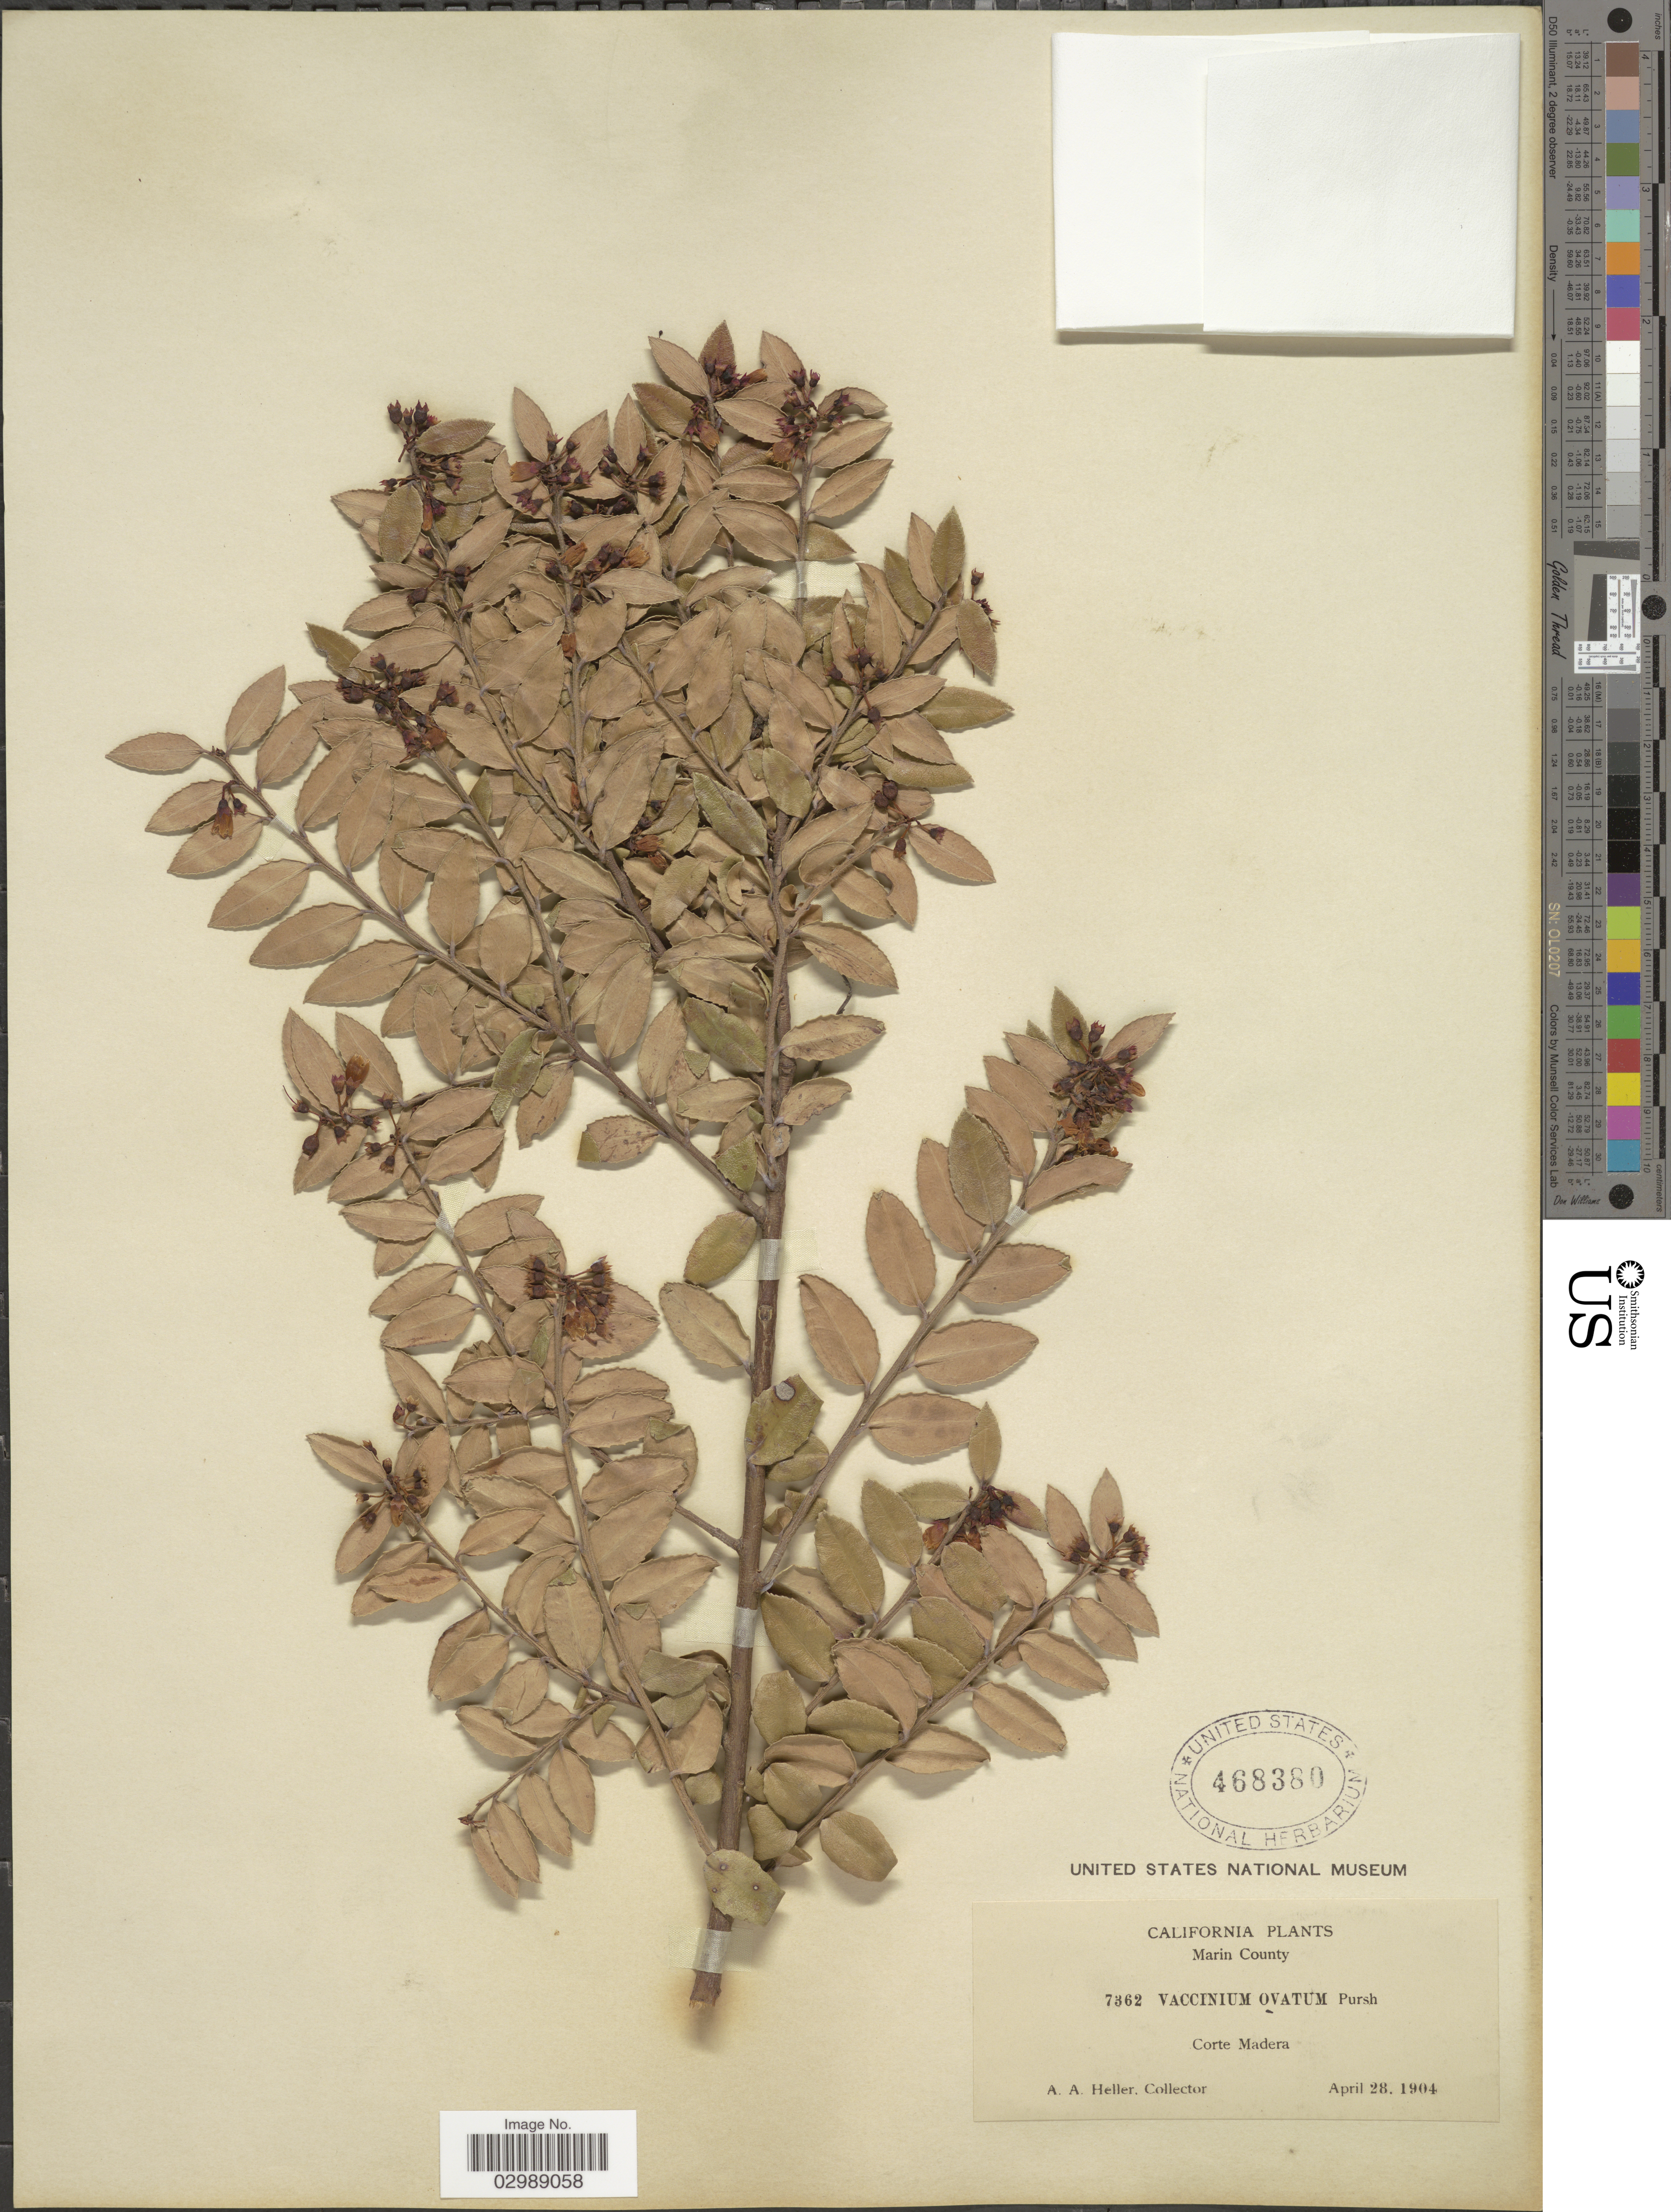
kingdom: Plantae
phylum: Tracheophyta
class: Magnoliopsida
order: Ericales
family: Ericaceae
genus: Vaccinium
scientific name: Vaccinium ovatum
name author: Pursh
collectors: A. A. Heller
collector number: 7362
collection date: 1904-04-28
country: United States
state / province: California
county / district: Marin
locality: Marin County. Corte Madera.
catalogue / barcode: US 468380